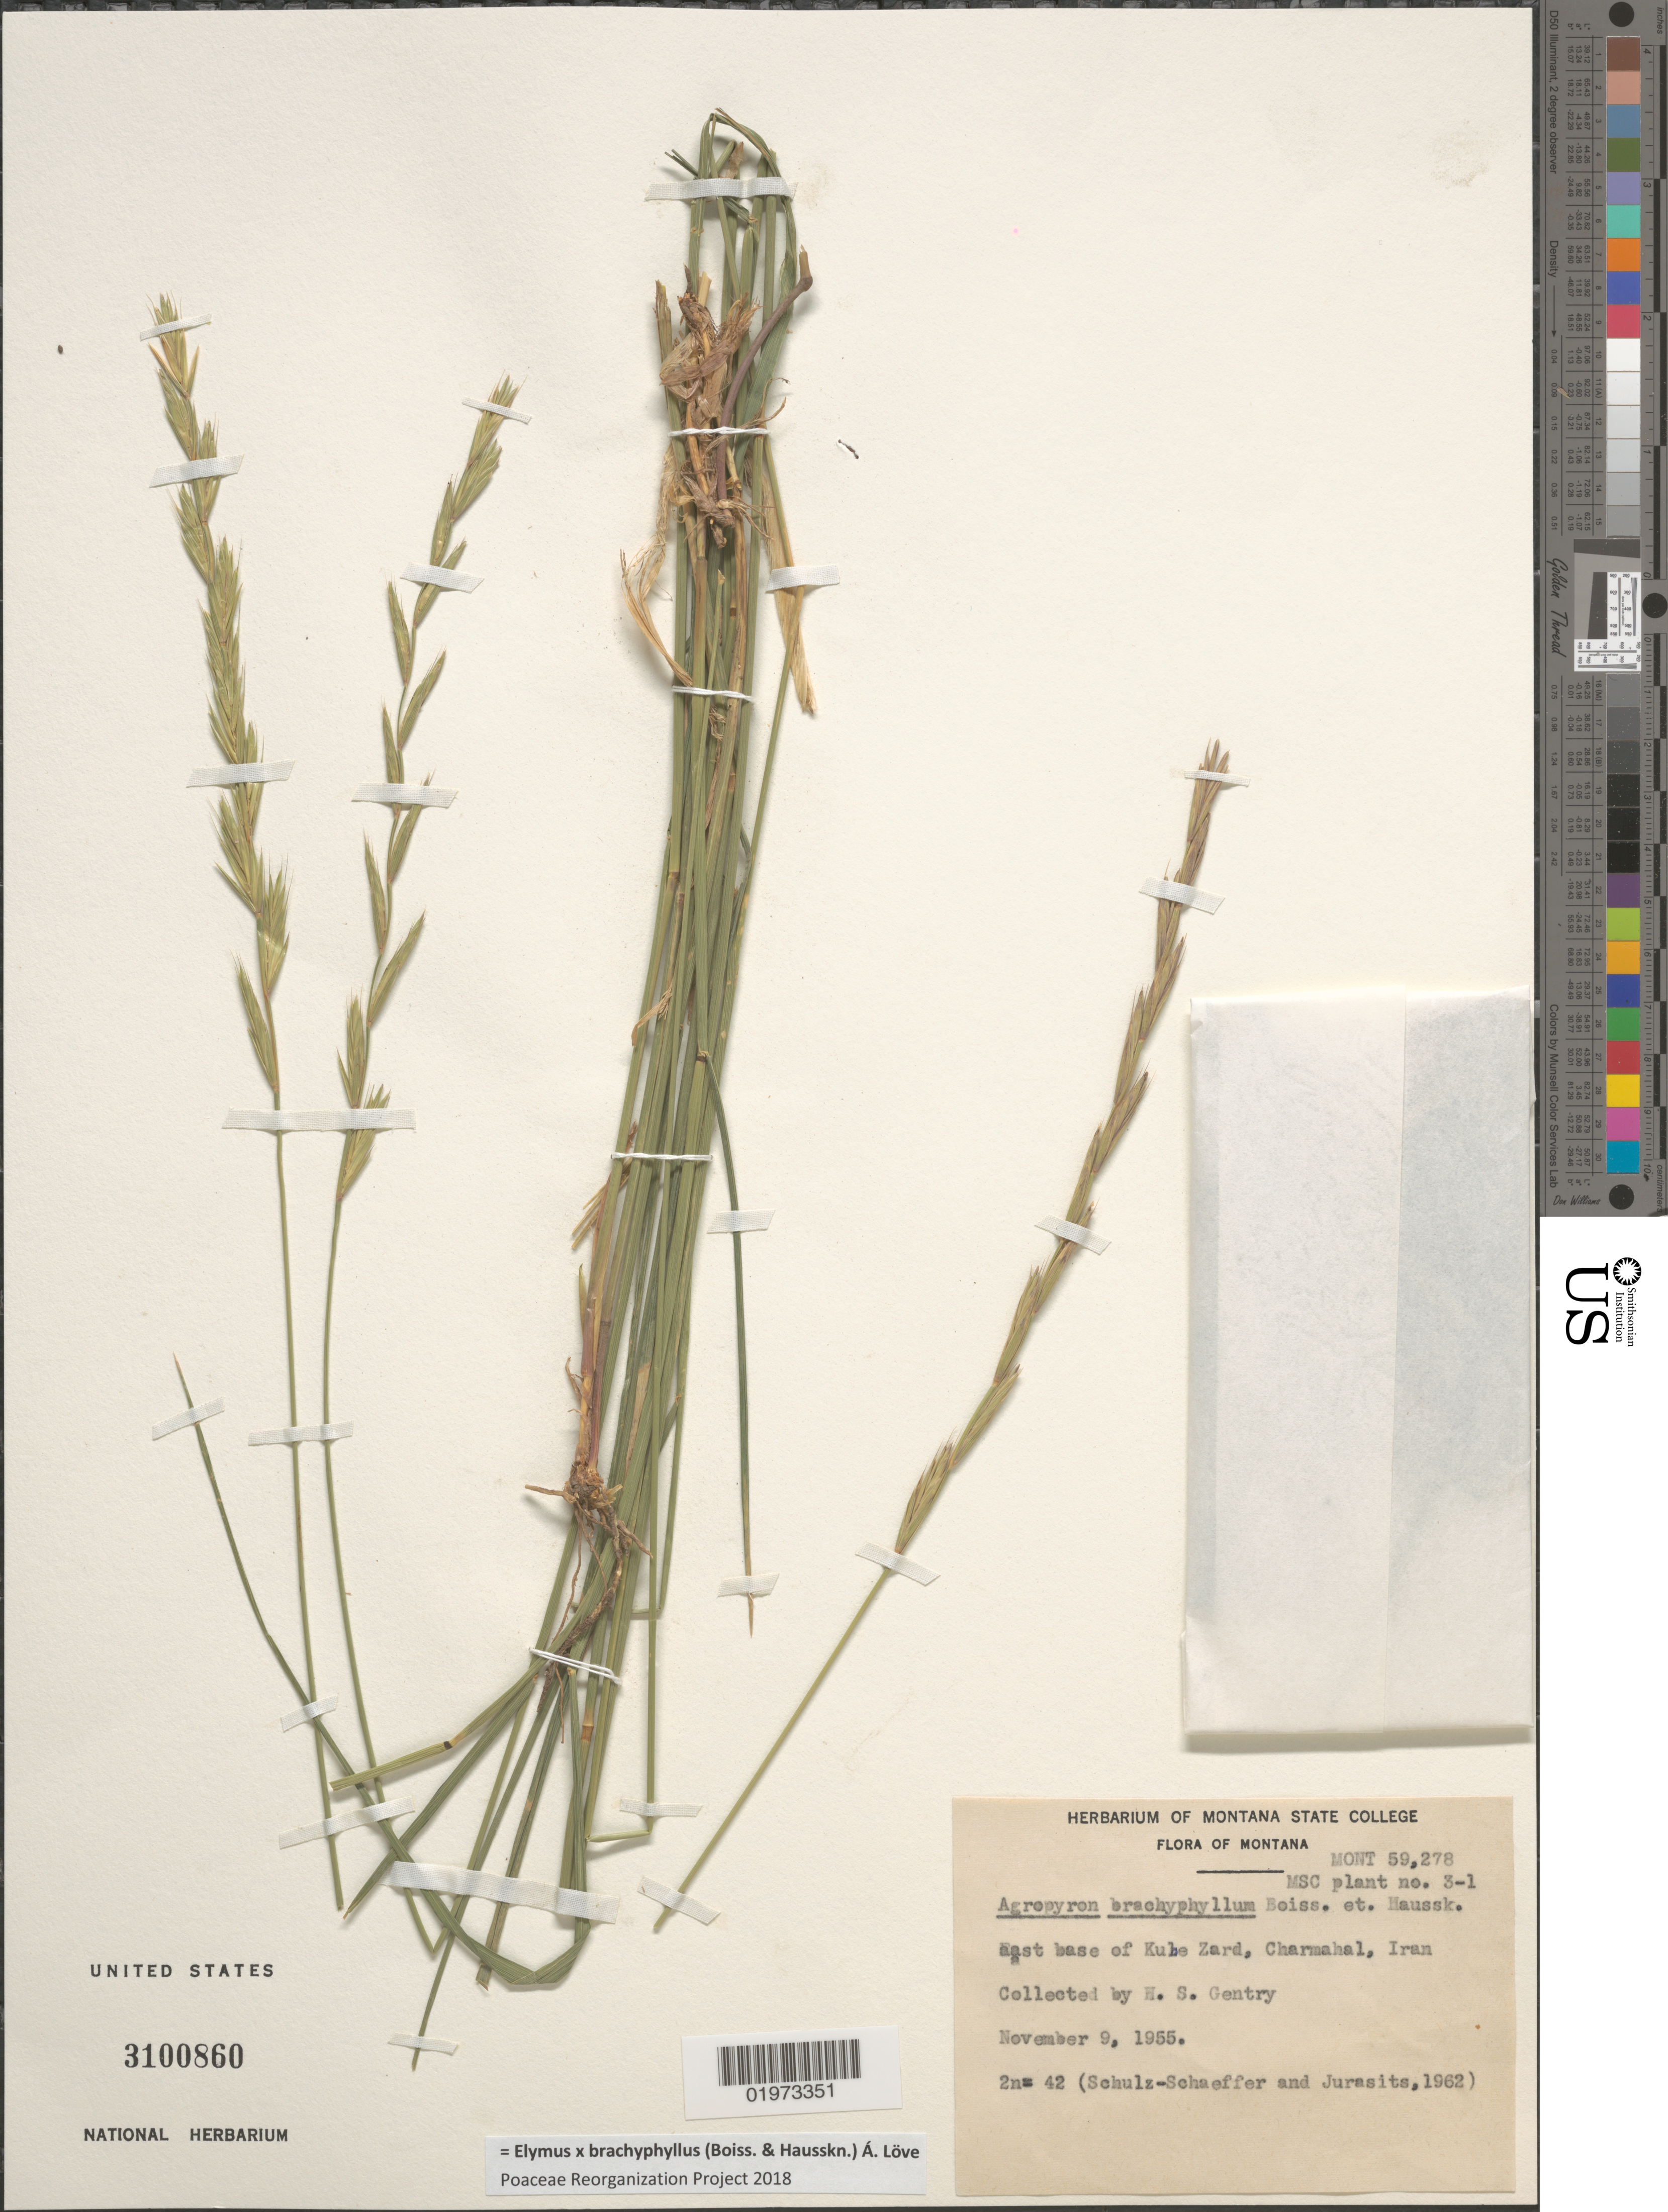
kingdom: Plantae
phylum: Tracheophyta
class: Liliopsida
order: Poales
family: Poaceae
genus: Elymus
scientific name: Elymus x brachyphyllus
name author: (Boiss. & Hausskn.) Á. Löve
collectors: H. S. Gentry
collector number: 3-1?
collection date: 1955-11-09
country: Iran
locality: East base of Kuhe Zard, Charmahal.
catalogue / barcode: US 3100860